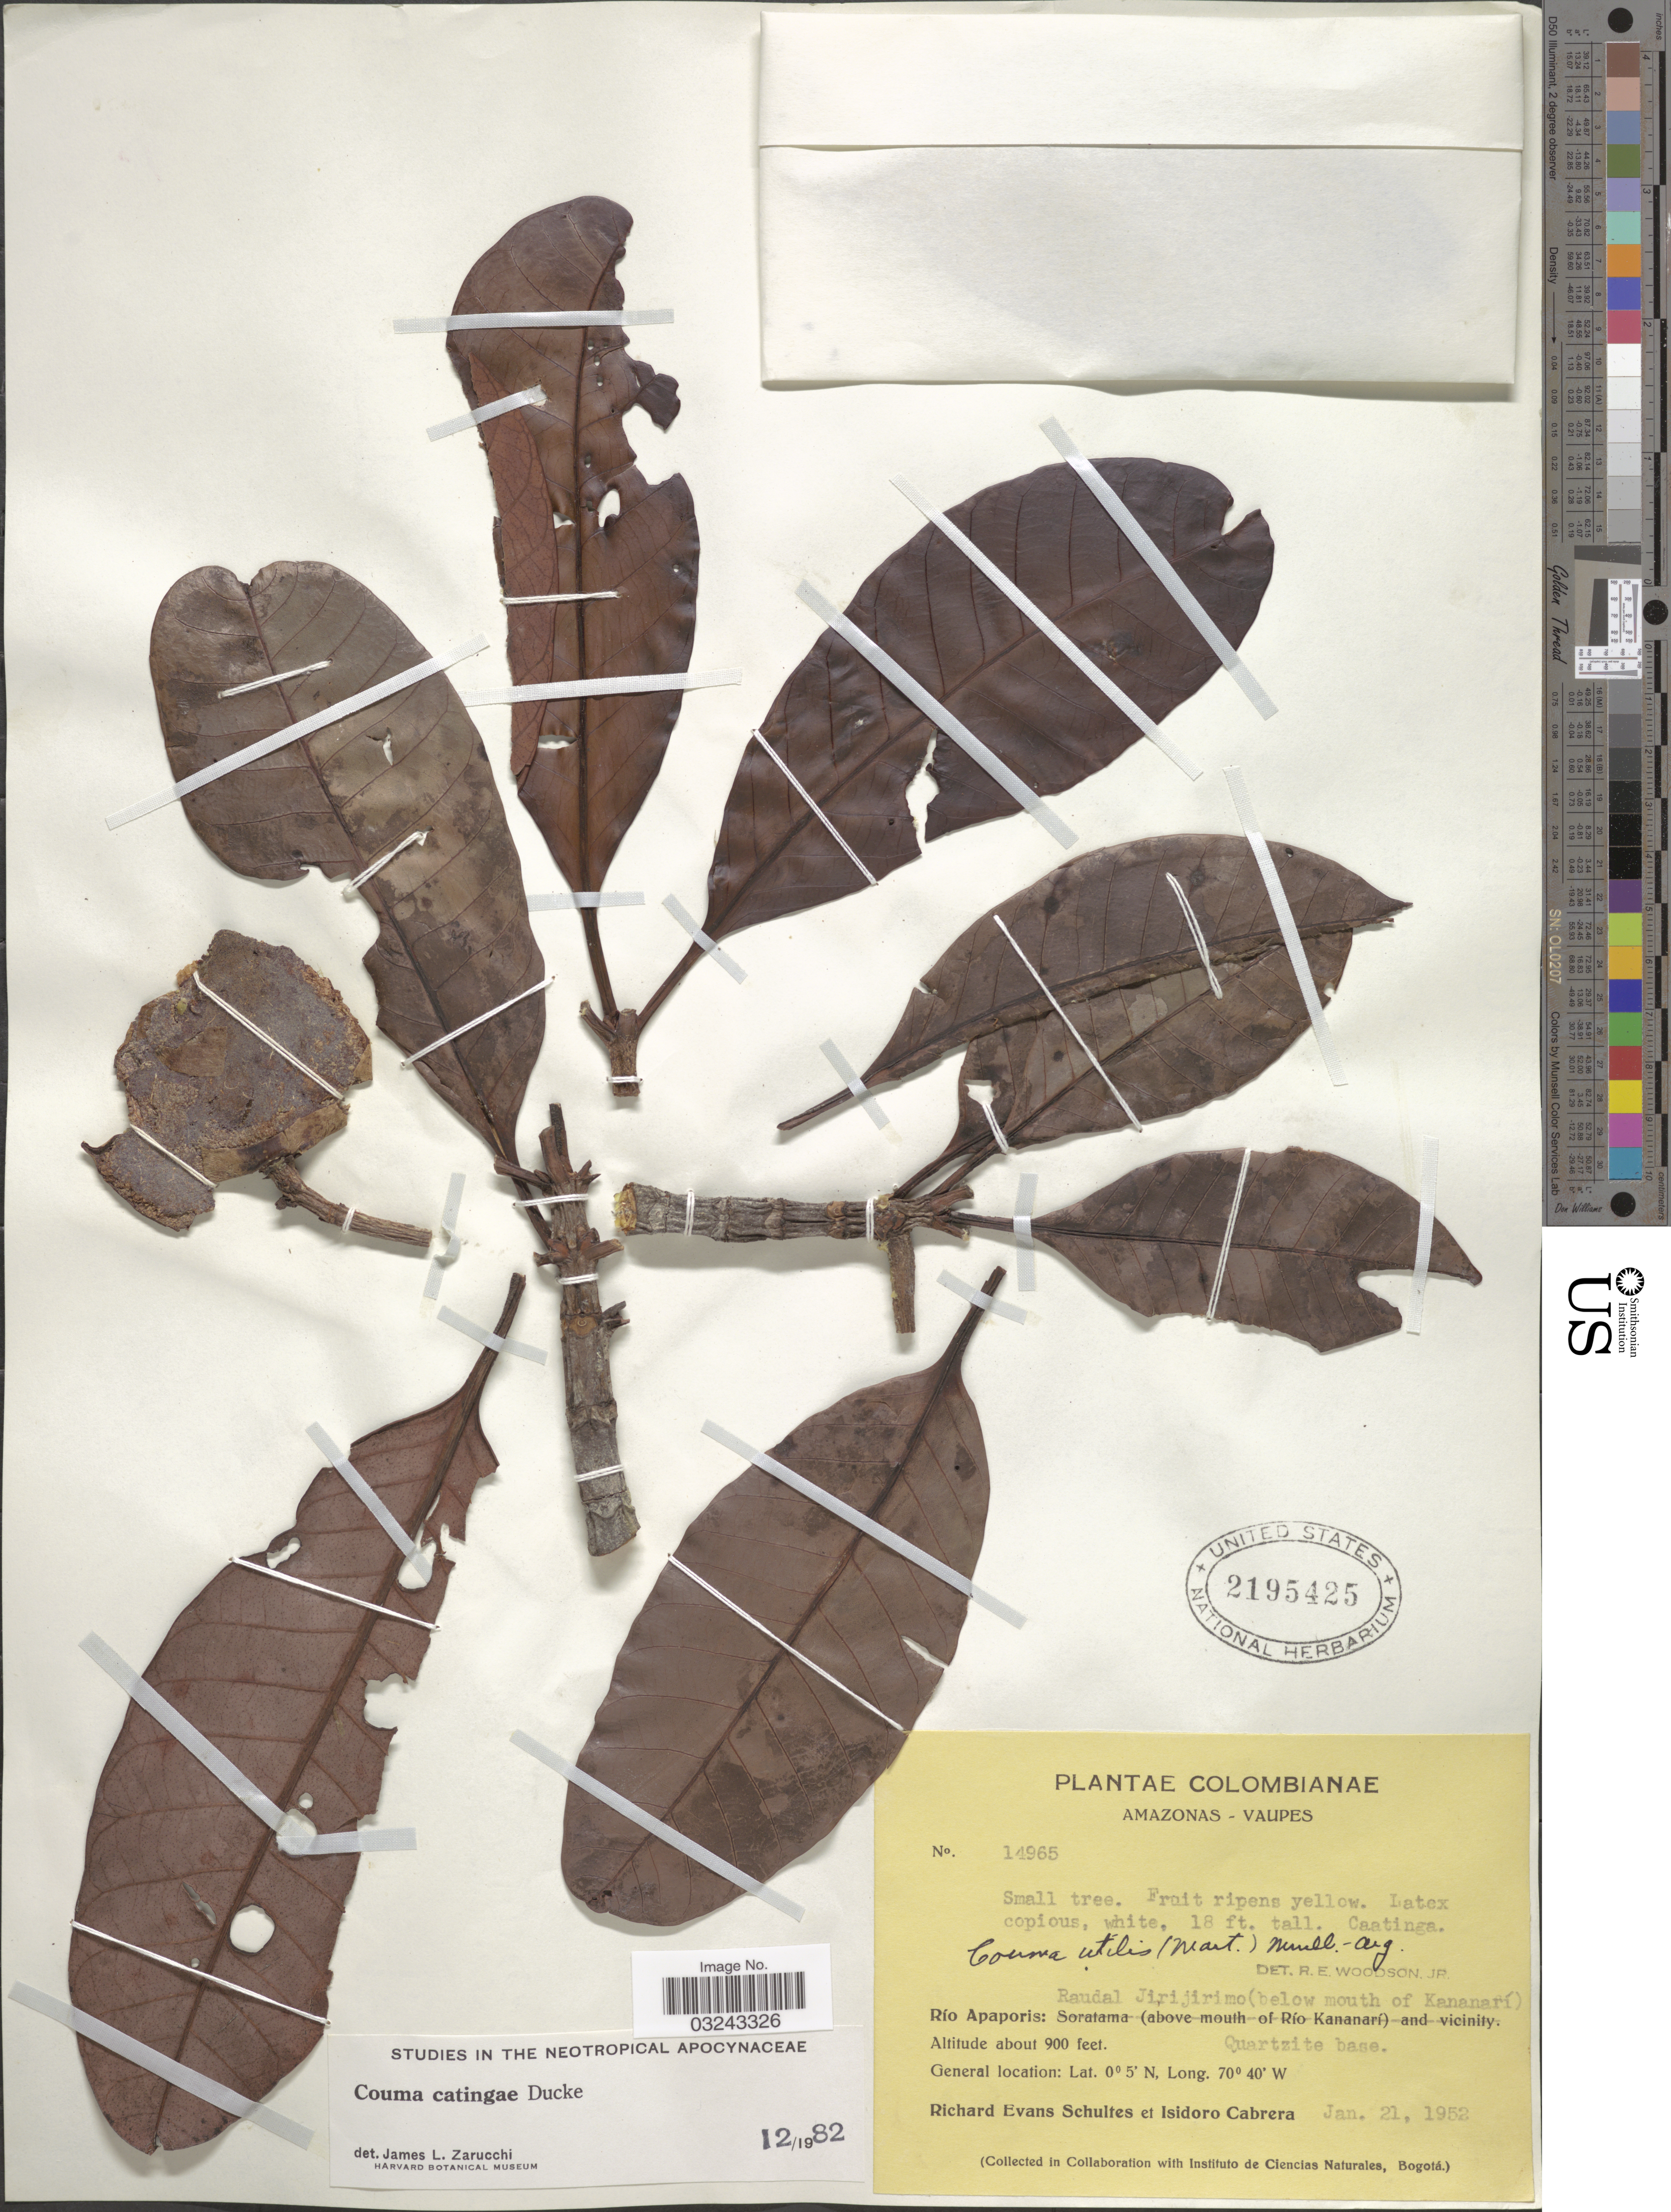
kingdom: Plantae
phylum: Tracheophyta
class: Magnoliopsida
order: Gentianales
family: Apocynaceae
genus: Couma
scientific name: Couma catingae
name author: Ducke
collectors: R. E. Schultes & I. Cabrera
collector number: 14965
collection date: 1952-01-21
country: Colombia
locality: Amazonas-Vaupes, Río Apaporis: Raudal Jirijirimo (below mouth of Kananarí).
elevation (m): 274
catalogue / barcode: US 2195425